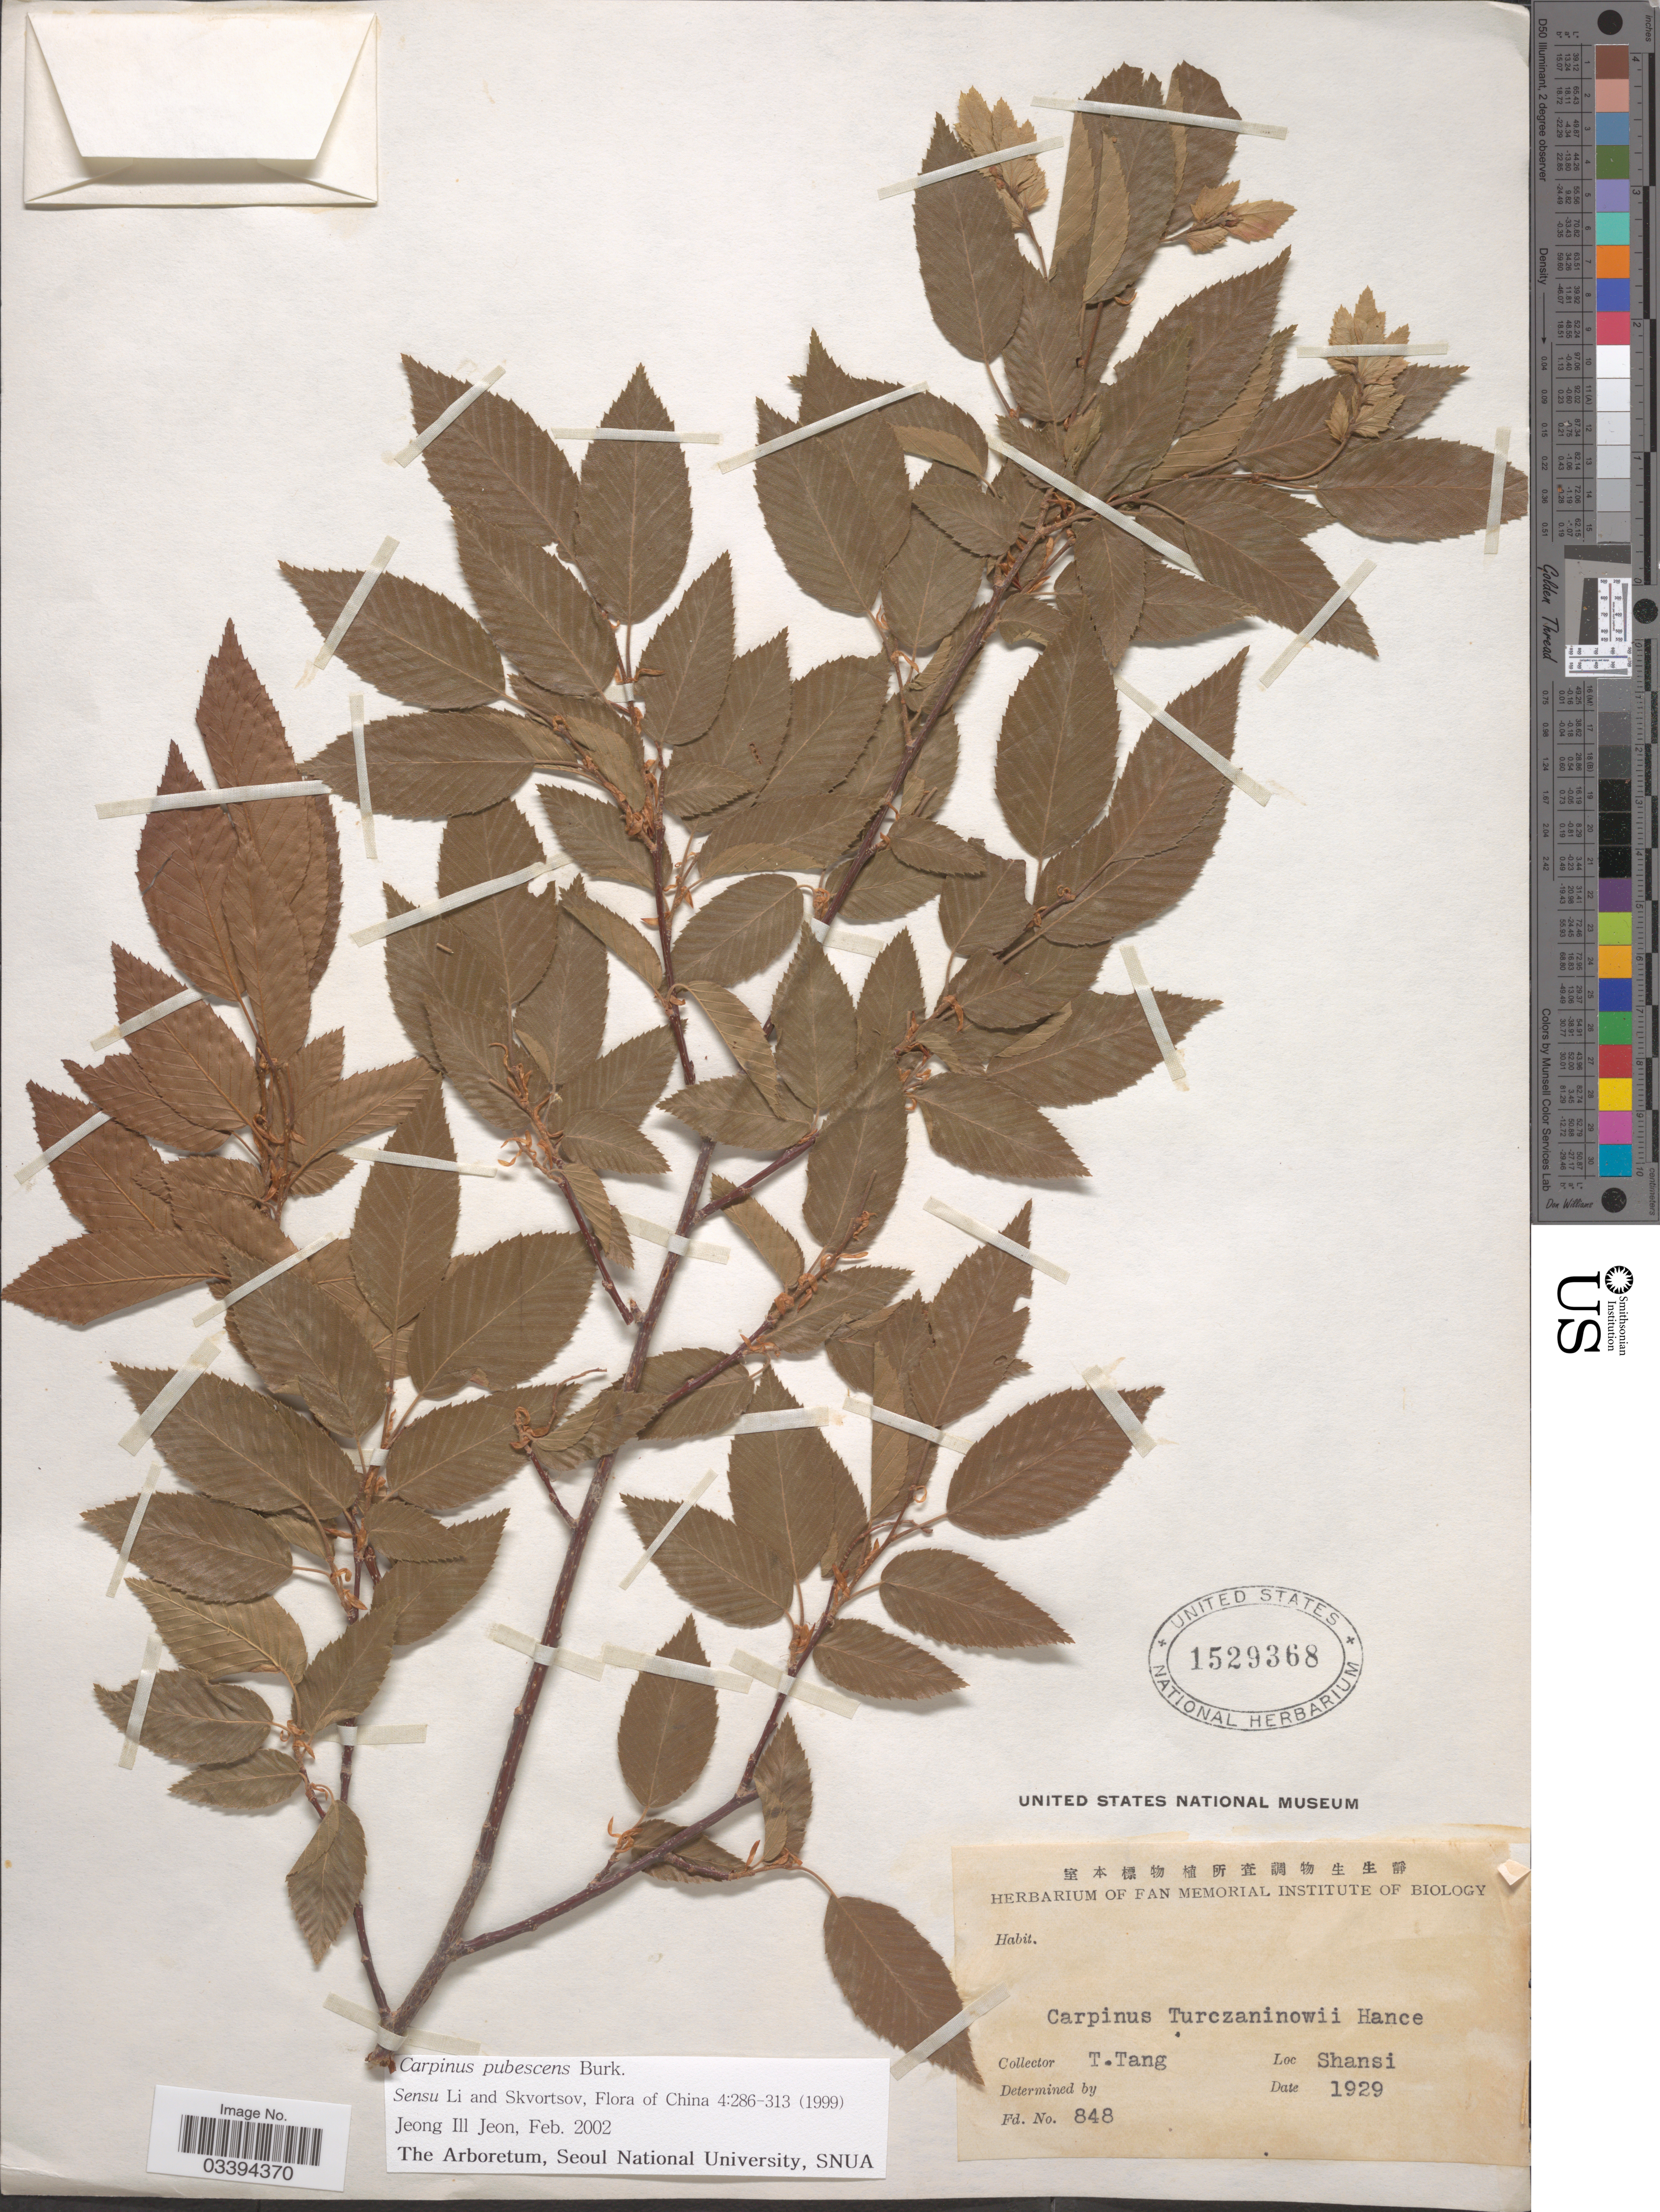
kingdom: Plantae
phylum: Tracheophyta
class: Magnoliopsida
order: Fagales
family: Betulaceae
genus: Carpinus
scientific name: Carpinus pubescens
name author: Burkill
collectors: T. Tang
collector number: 848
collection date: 1929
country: China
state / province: Shanxi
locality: Shansi.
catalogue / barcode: US 1529368